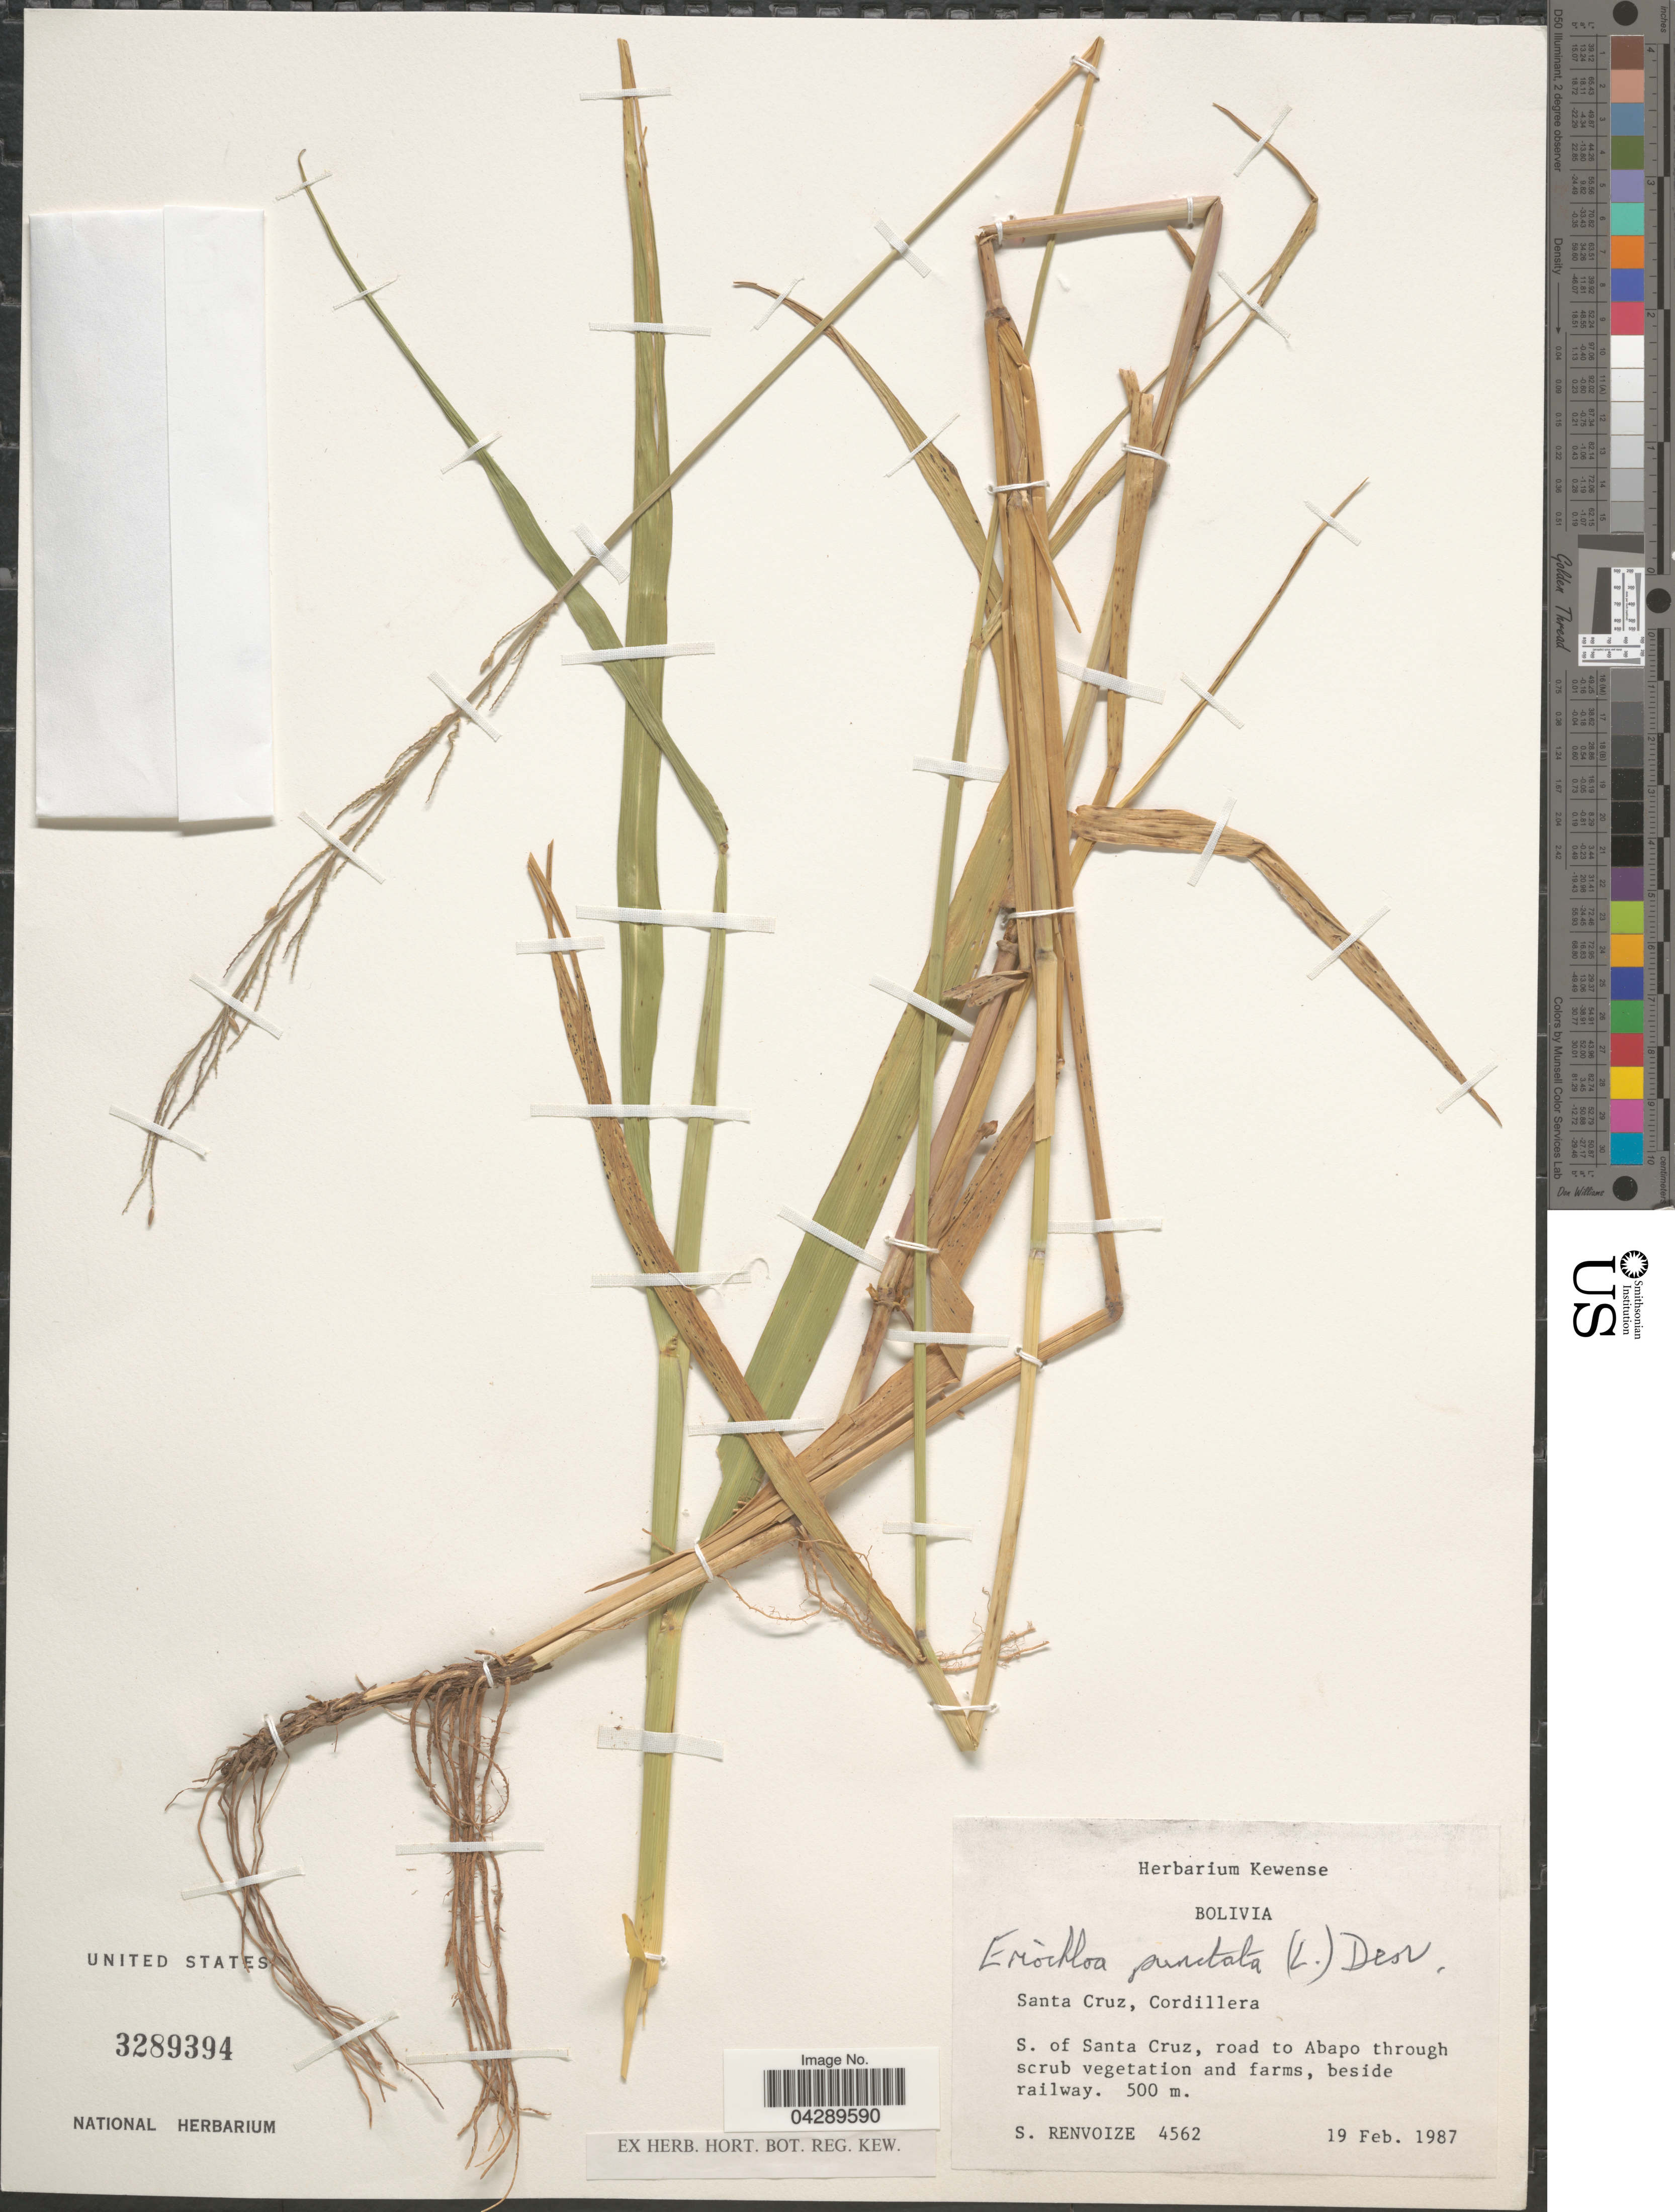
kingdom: Plantae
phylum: Tracheophyta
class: Liliopsida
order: Poales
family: Poaceae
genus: Eriochloa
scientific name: Eriochloa punctata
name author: (L.) Desv. ex Ham.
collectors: S. A. Renvoize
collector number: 4562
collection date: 1987-02-19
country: Bolivia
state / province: Santa Cruz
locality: Cordillera. S. of Santa Cruz, road to Abapo through scrub vegetation and farms, beside railway.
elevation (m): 500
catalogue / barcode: US 3289394